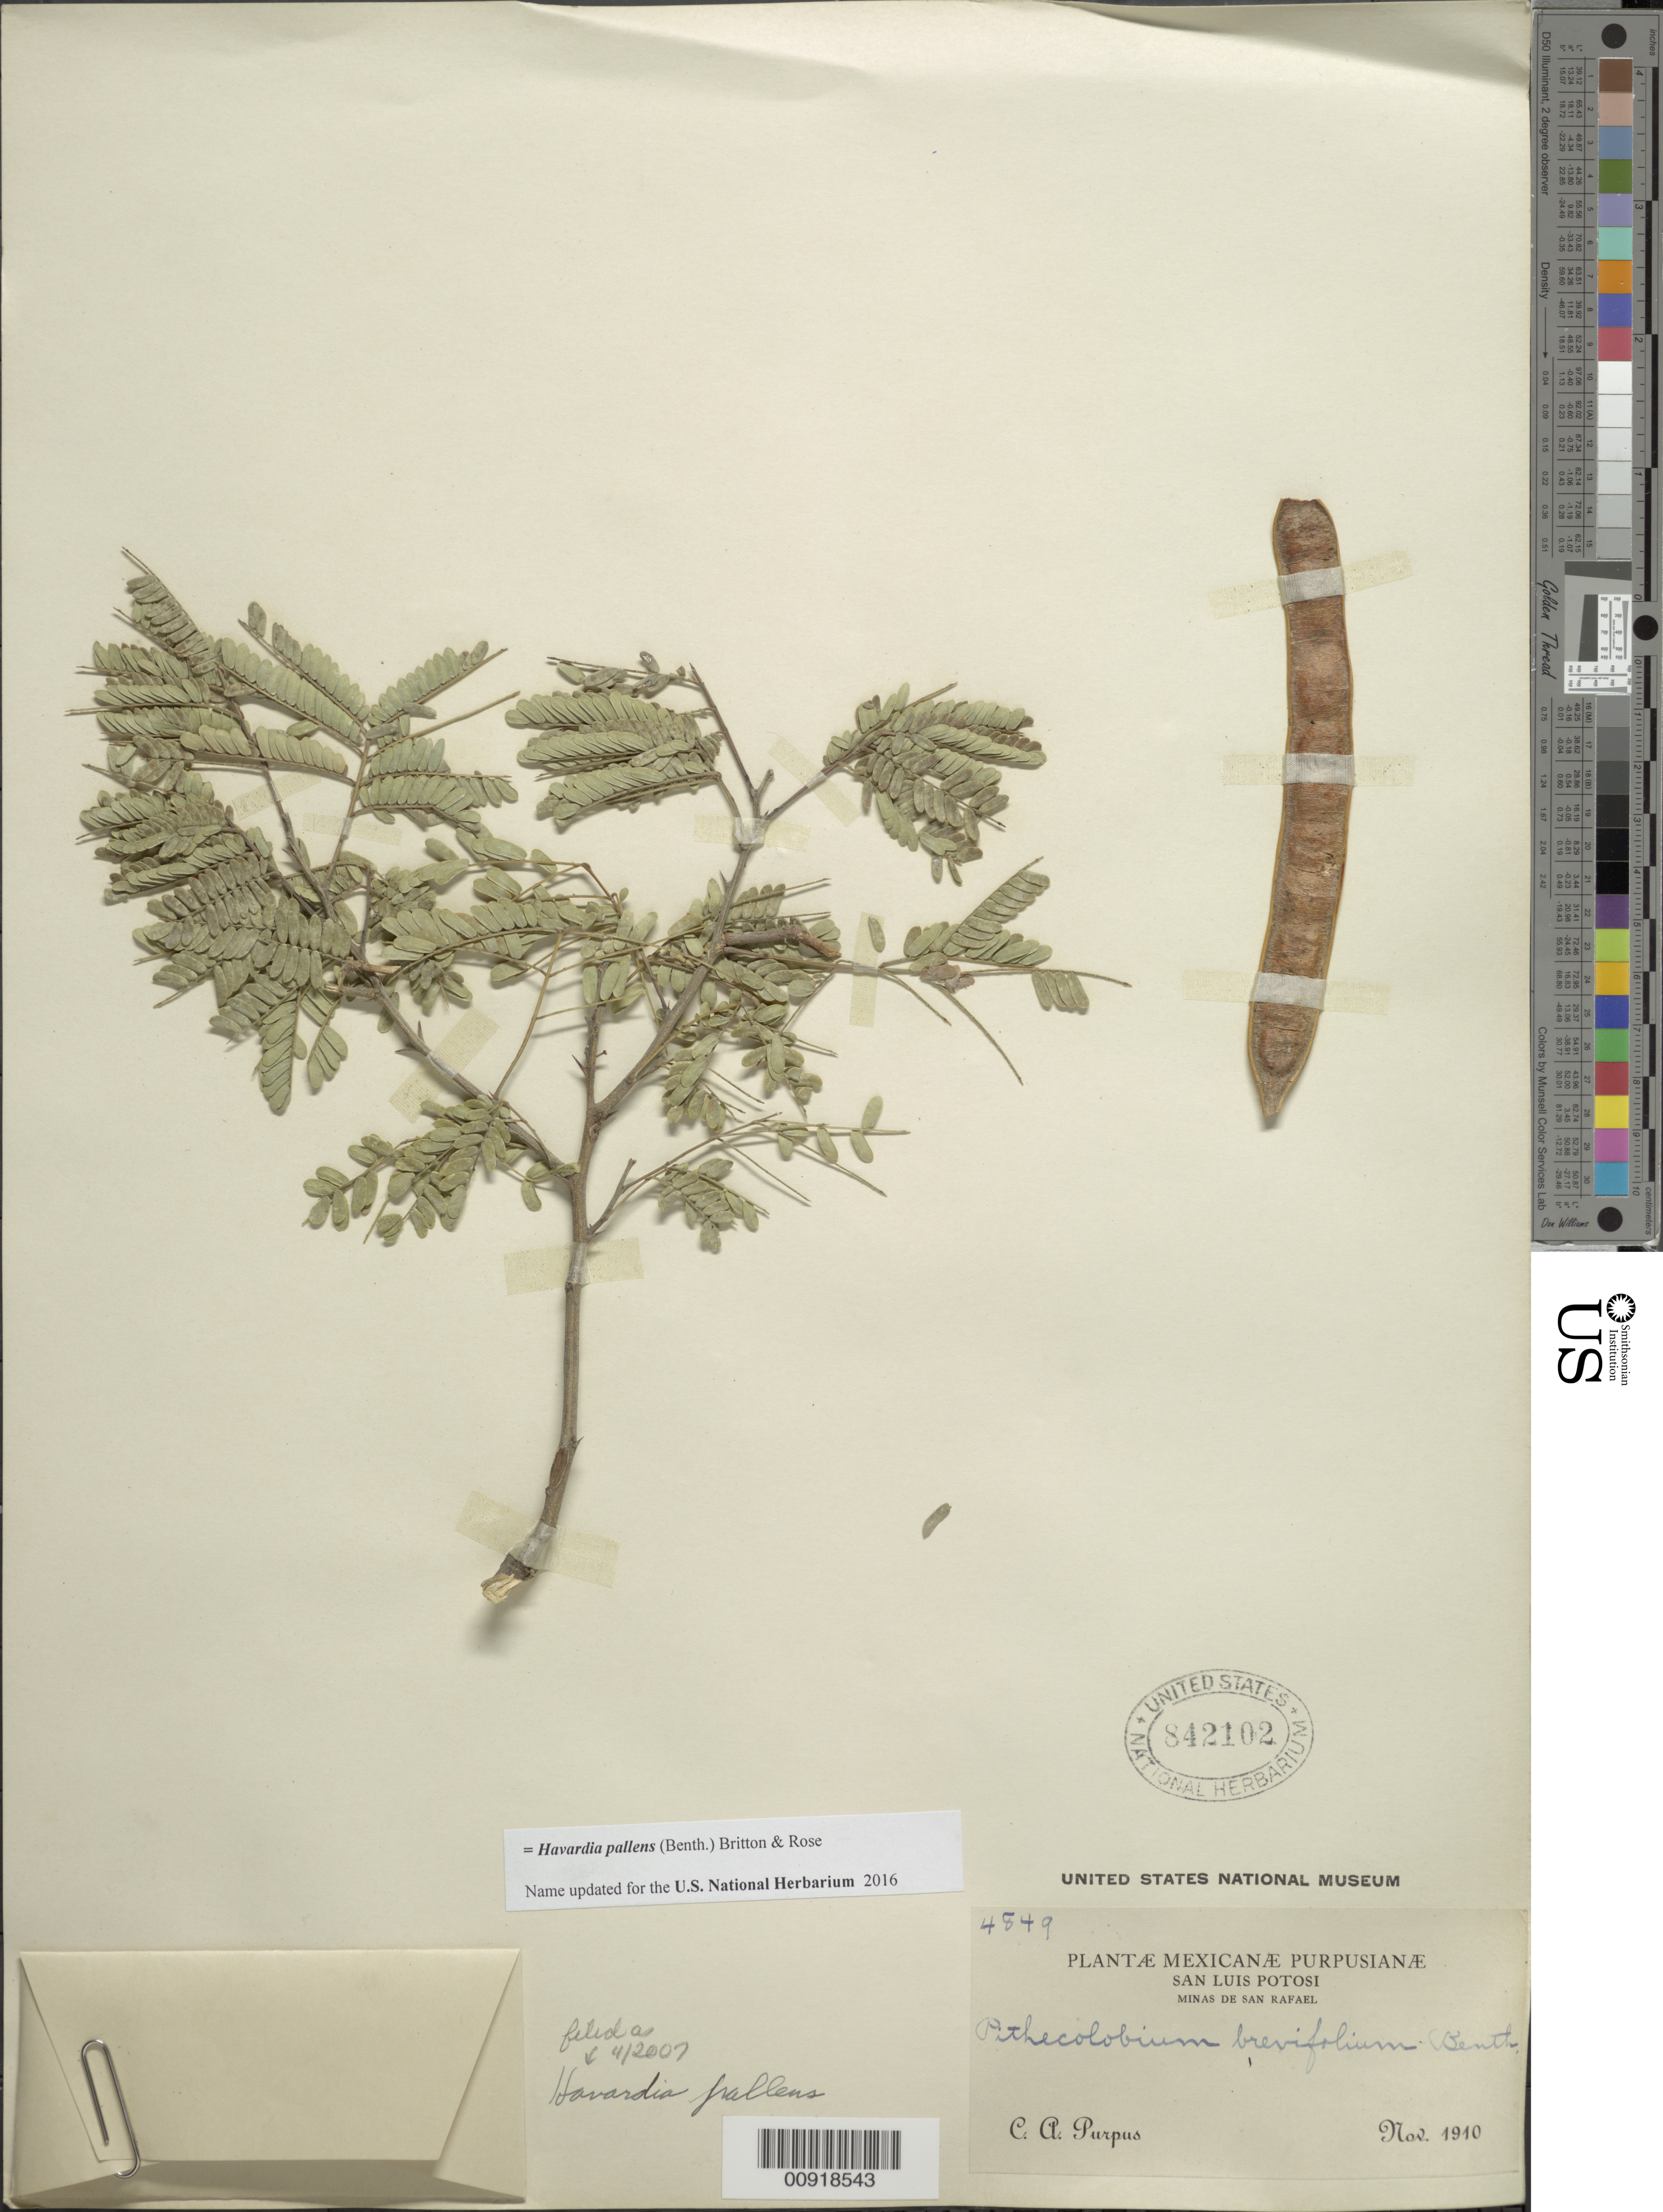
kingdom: Plantae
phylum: Tracheophyta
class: Magnoliopsida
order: Fabales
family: Fabaceae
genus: Havardia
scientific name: Havardia pallens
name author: (Benth.) Britton & Rose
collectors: C. A. Purpus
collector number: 4849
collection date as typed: Nov 1910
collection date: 1910-11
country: Mexico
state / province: San Luis Potosí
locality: San Luis Potosí: Minas de San Rafael.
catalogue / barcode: US 842102